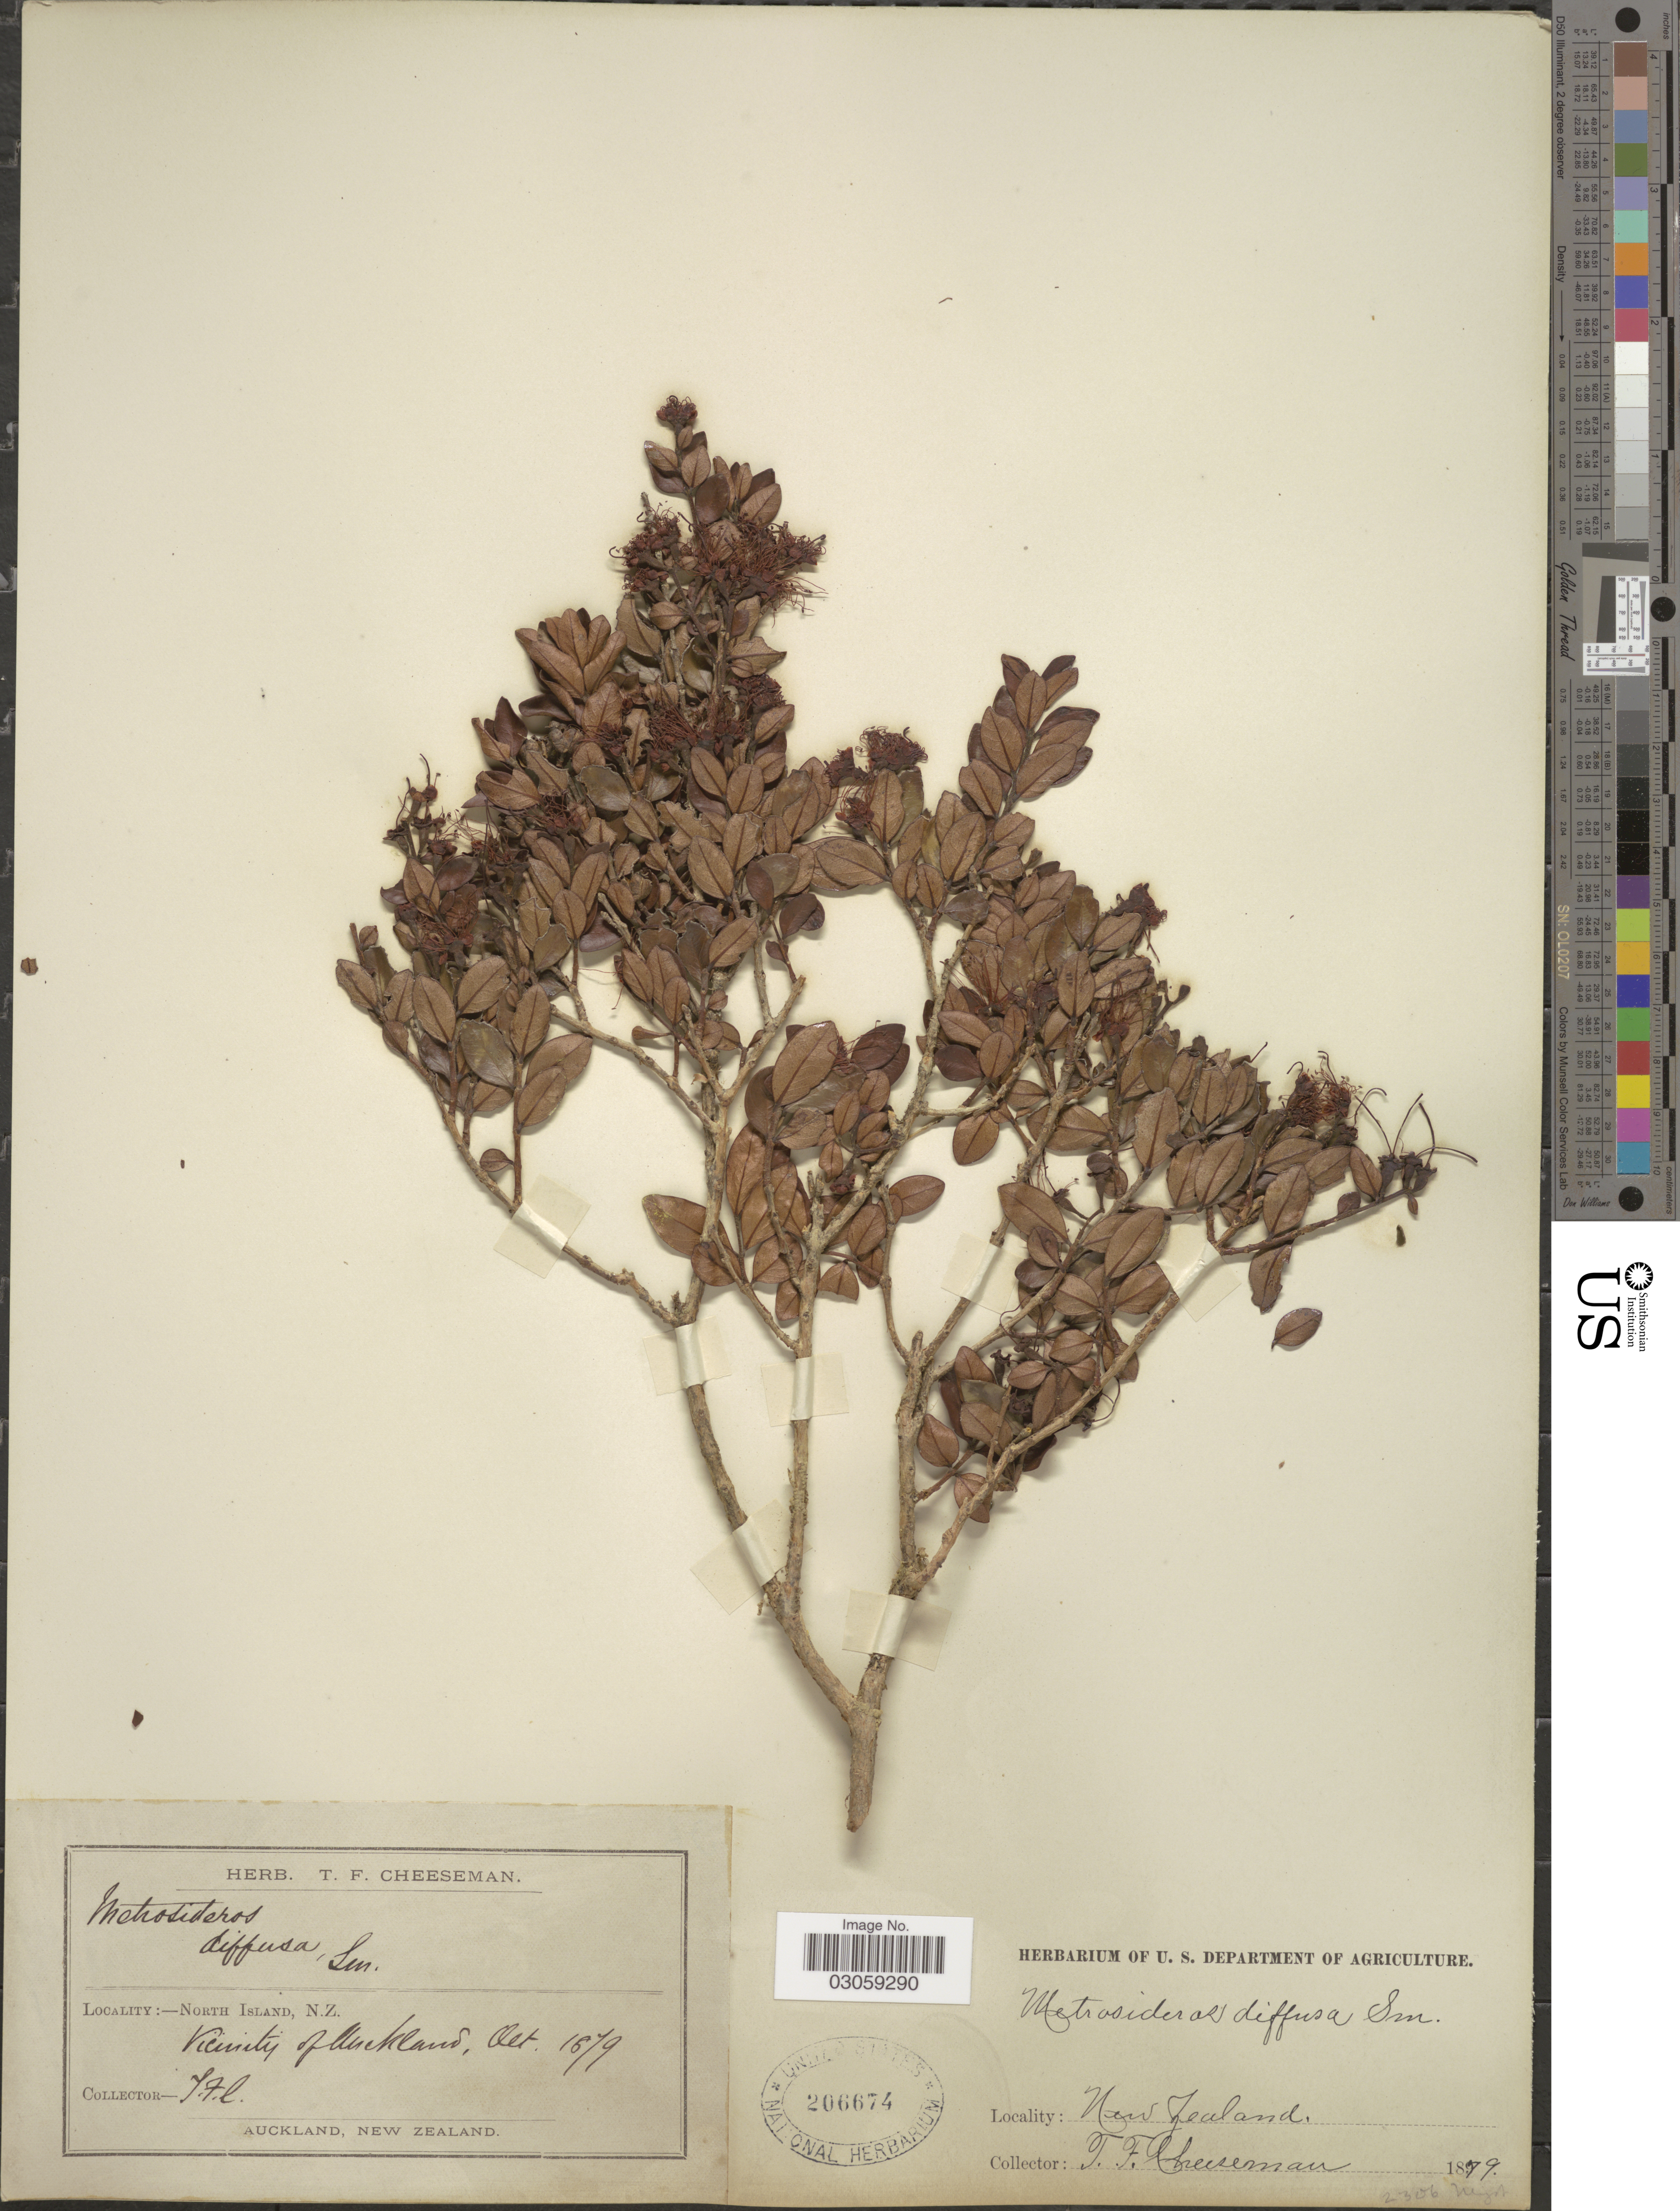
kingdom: Plantae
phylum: Tracheophyta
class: Magnoliopsida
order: Myrtales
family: Myrtaceae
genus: Metrosideros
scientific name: Metrosideros carminea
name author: W.R.B. Oliv.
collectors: T. F. Cheeseman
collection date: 1879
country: New Zealand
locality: North Island, N.Z. Vicinity of Auckland.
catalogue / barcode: US 206674